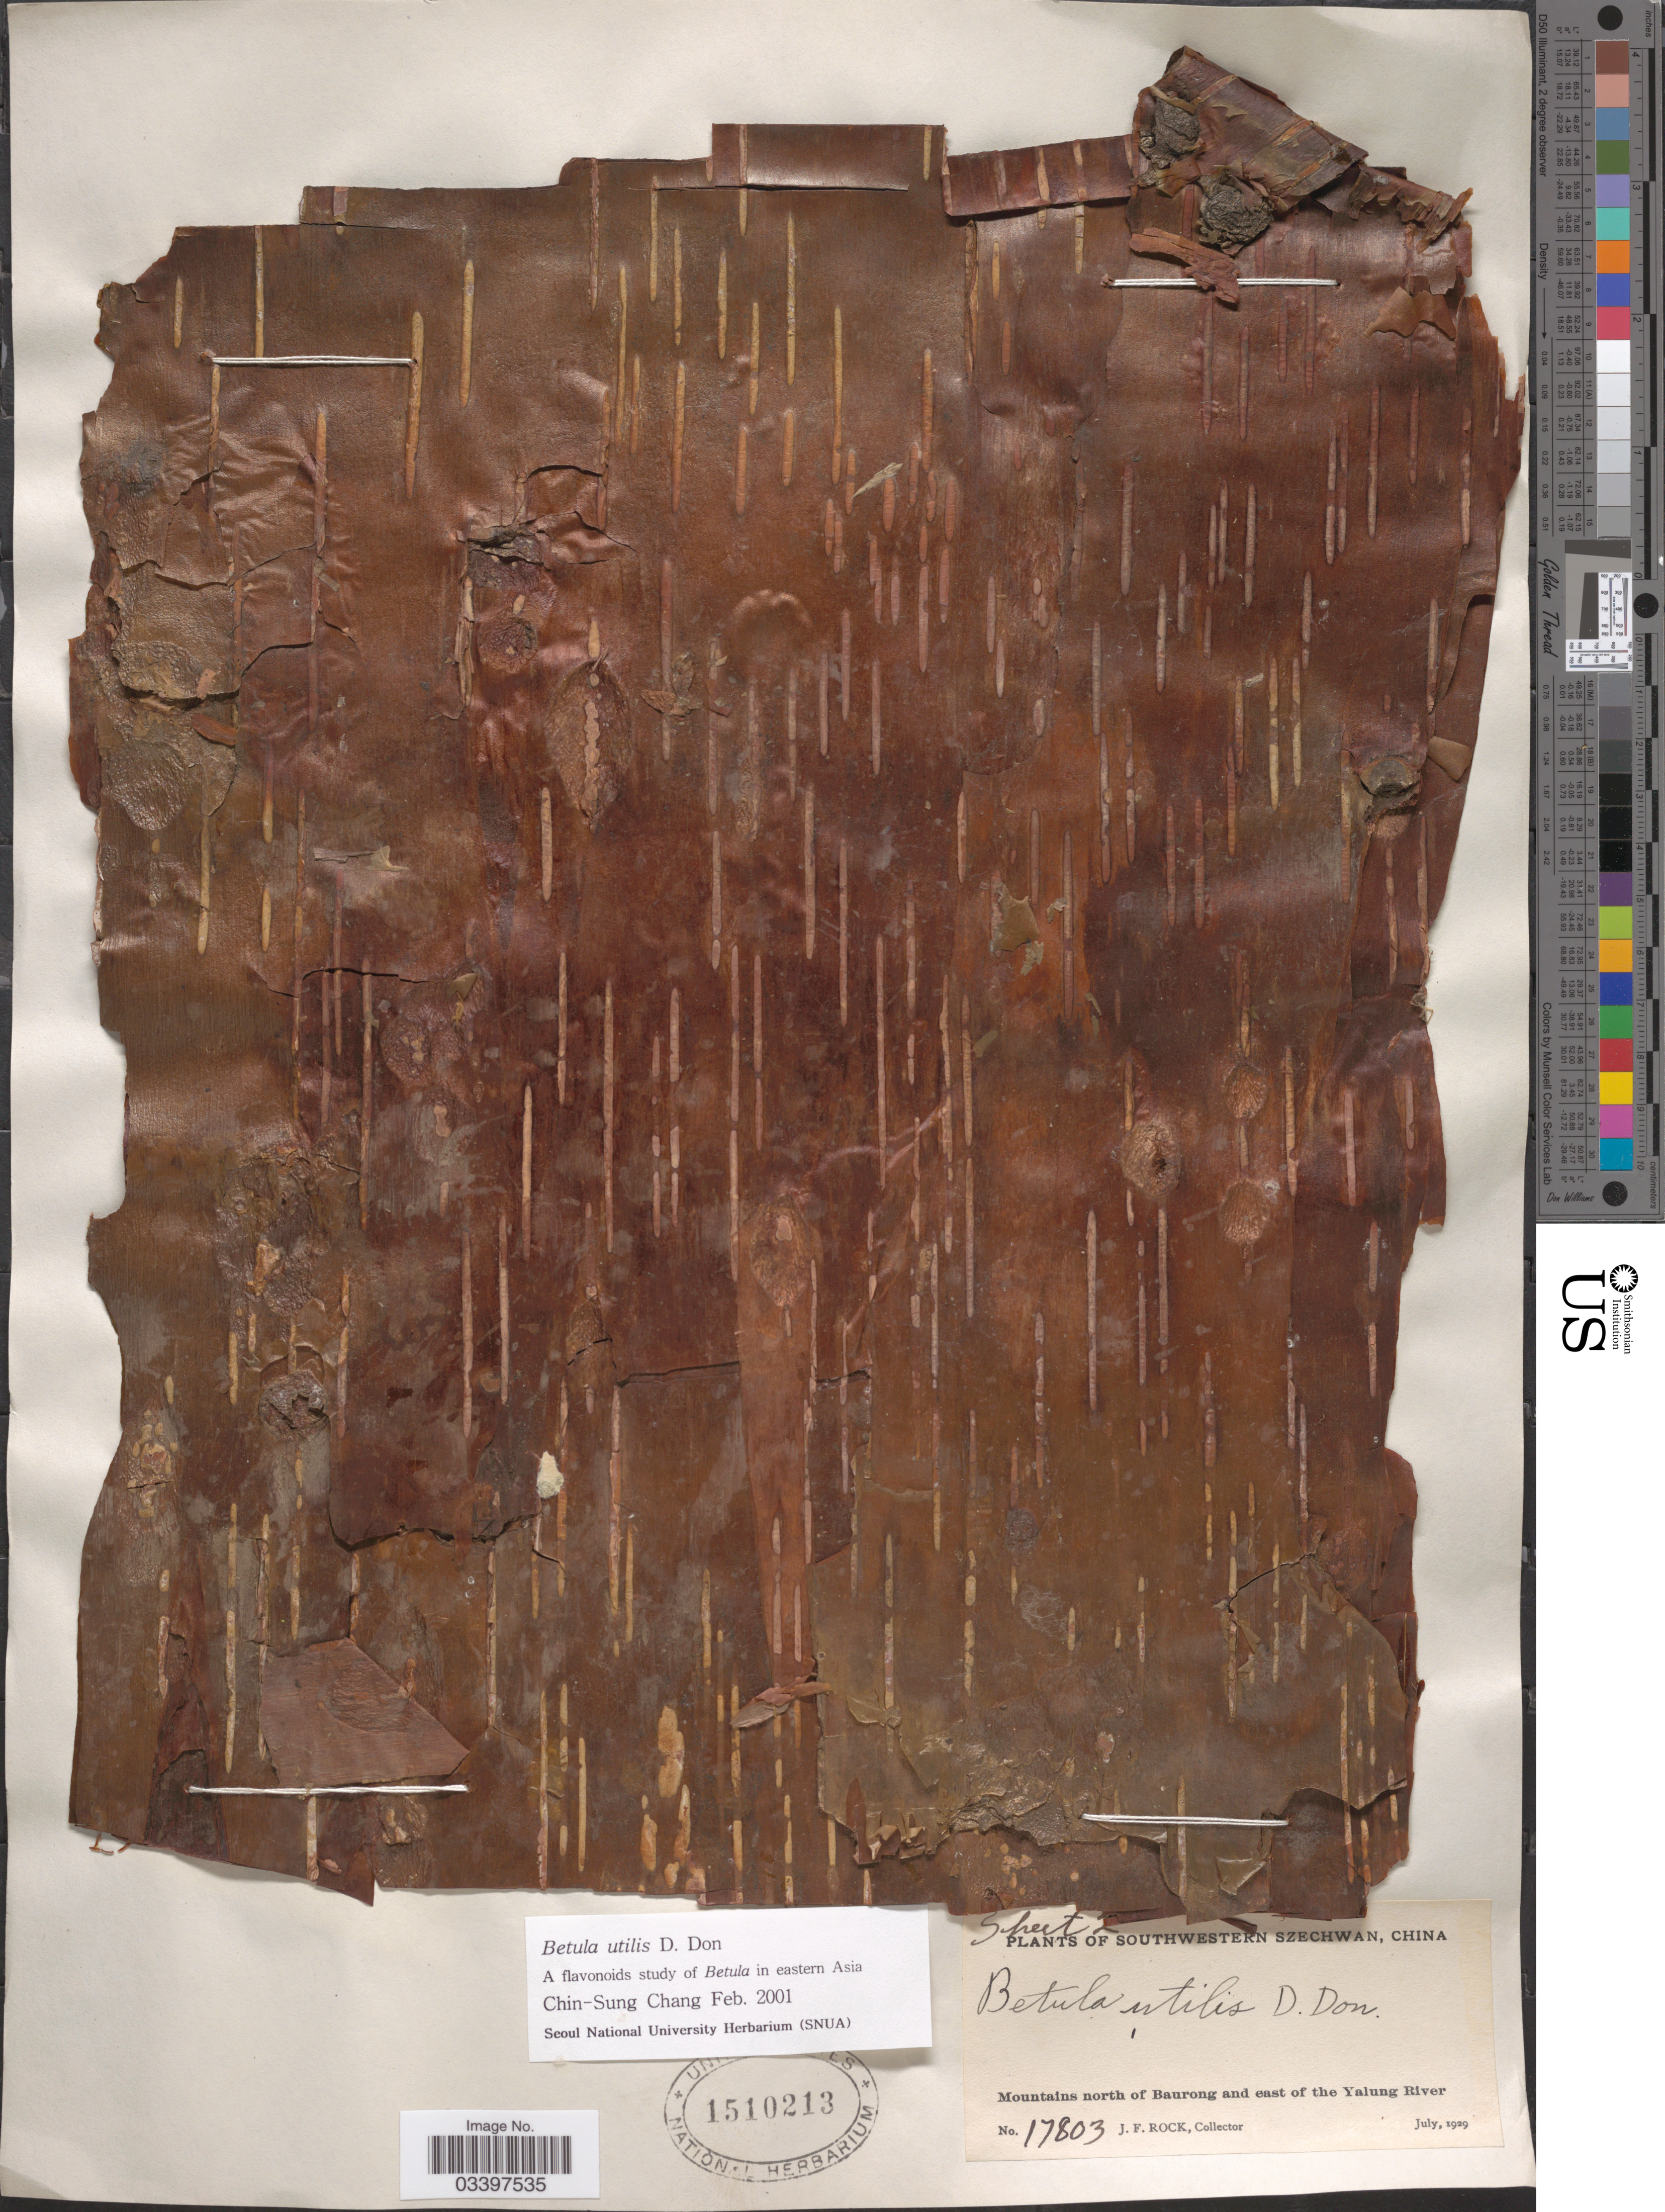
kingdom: Plantae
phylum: Tracheophyta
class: Magnoliopsida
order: Fagales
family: Betulaceae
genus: Betula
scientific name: Betula utilis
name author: D. Don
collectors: J. Rock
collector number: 17803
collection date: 1929-07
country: China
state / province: Sichuan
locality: Southwestern Szechwan. Mountains north of Baurong and east of the Yalung River.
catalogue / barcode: US 1510213